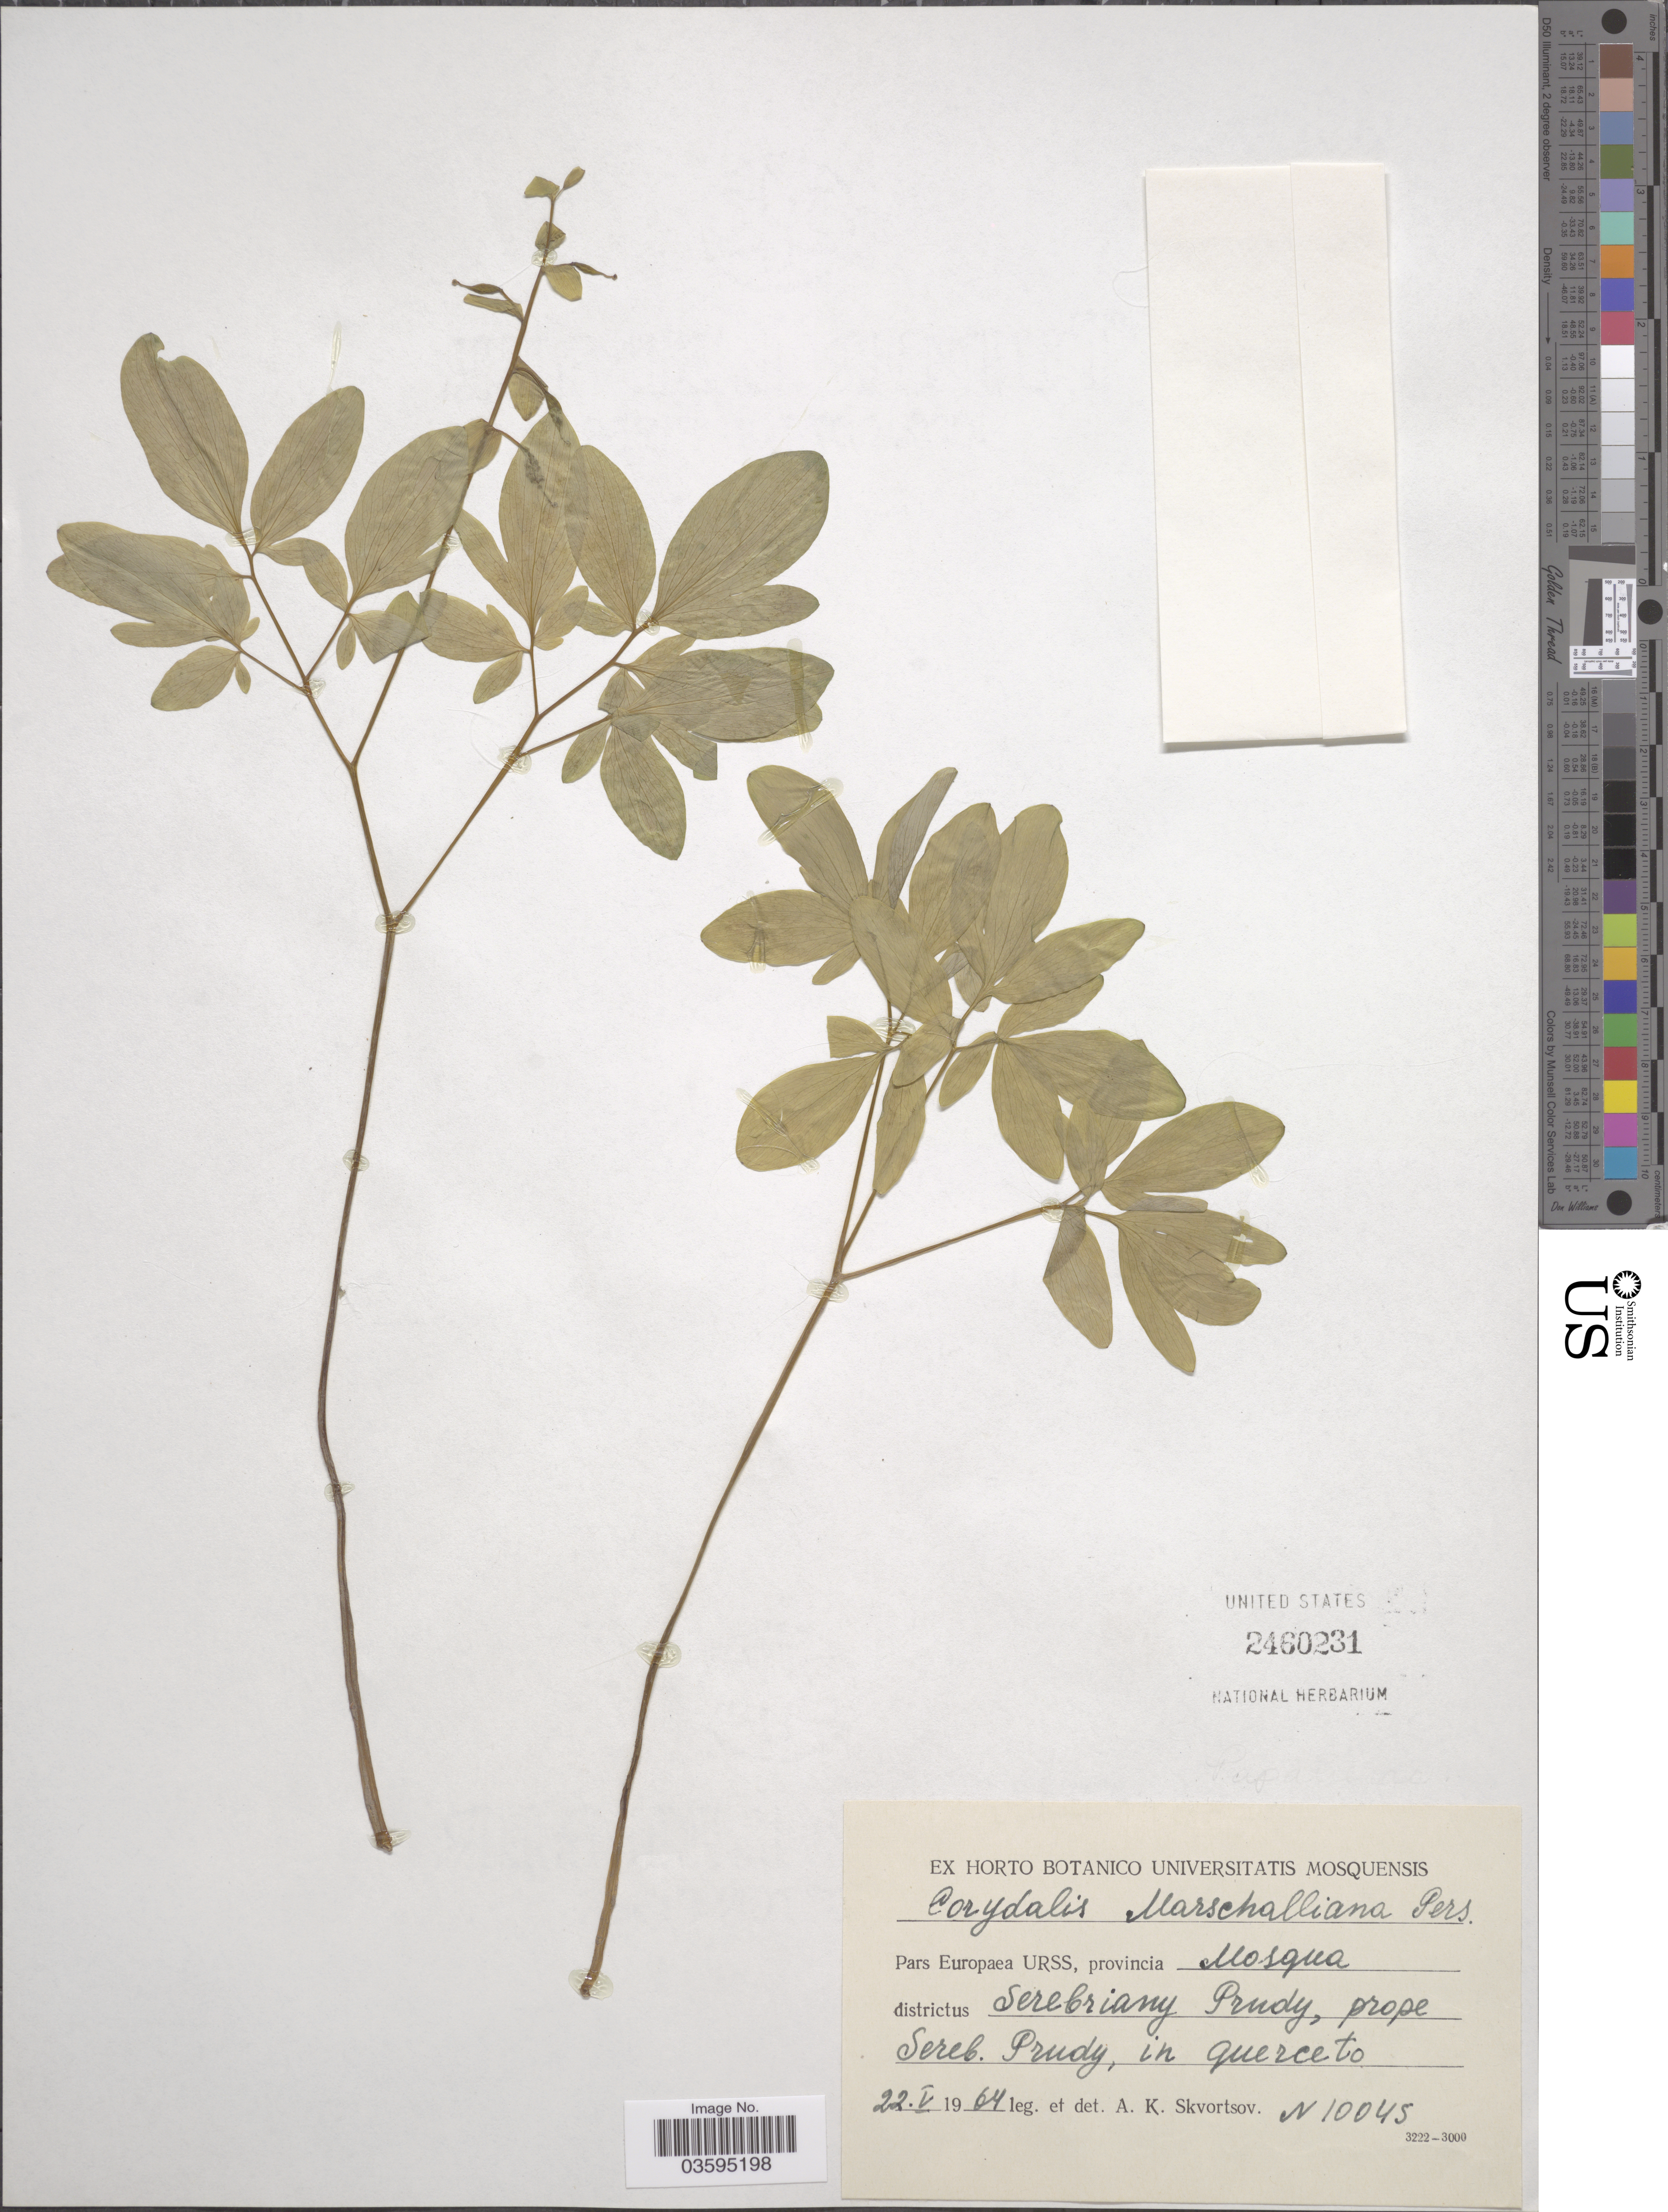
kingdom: Plantae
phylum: Tracheophyta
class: Magnoliopsida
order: Ranunculales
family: Papaveraceae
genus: Corydalis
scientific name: Corydalis marschalliana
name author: (Willd.) Pers.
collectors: A. K. Skvortsov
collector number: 10045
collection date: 1964-05-22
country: Russian Federation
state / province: Moscow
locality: Pars Europaea URSS, provincia Mosqua districtus Serebriany Prudy, prope Sereb. Prudy, in querceto.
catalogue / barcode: US 2460231